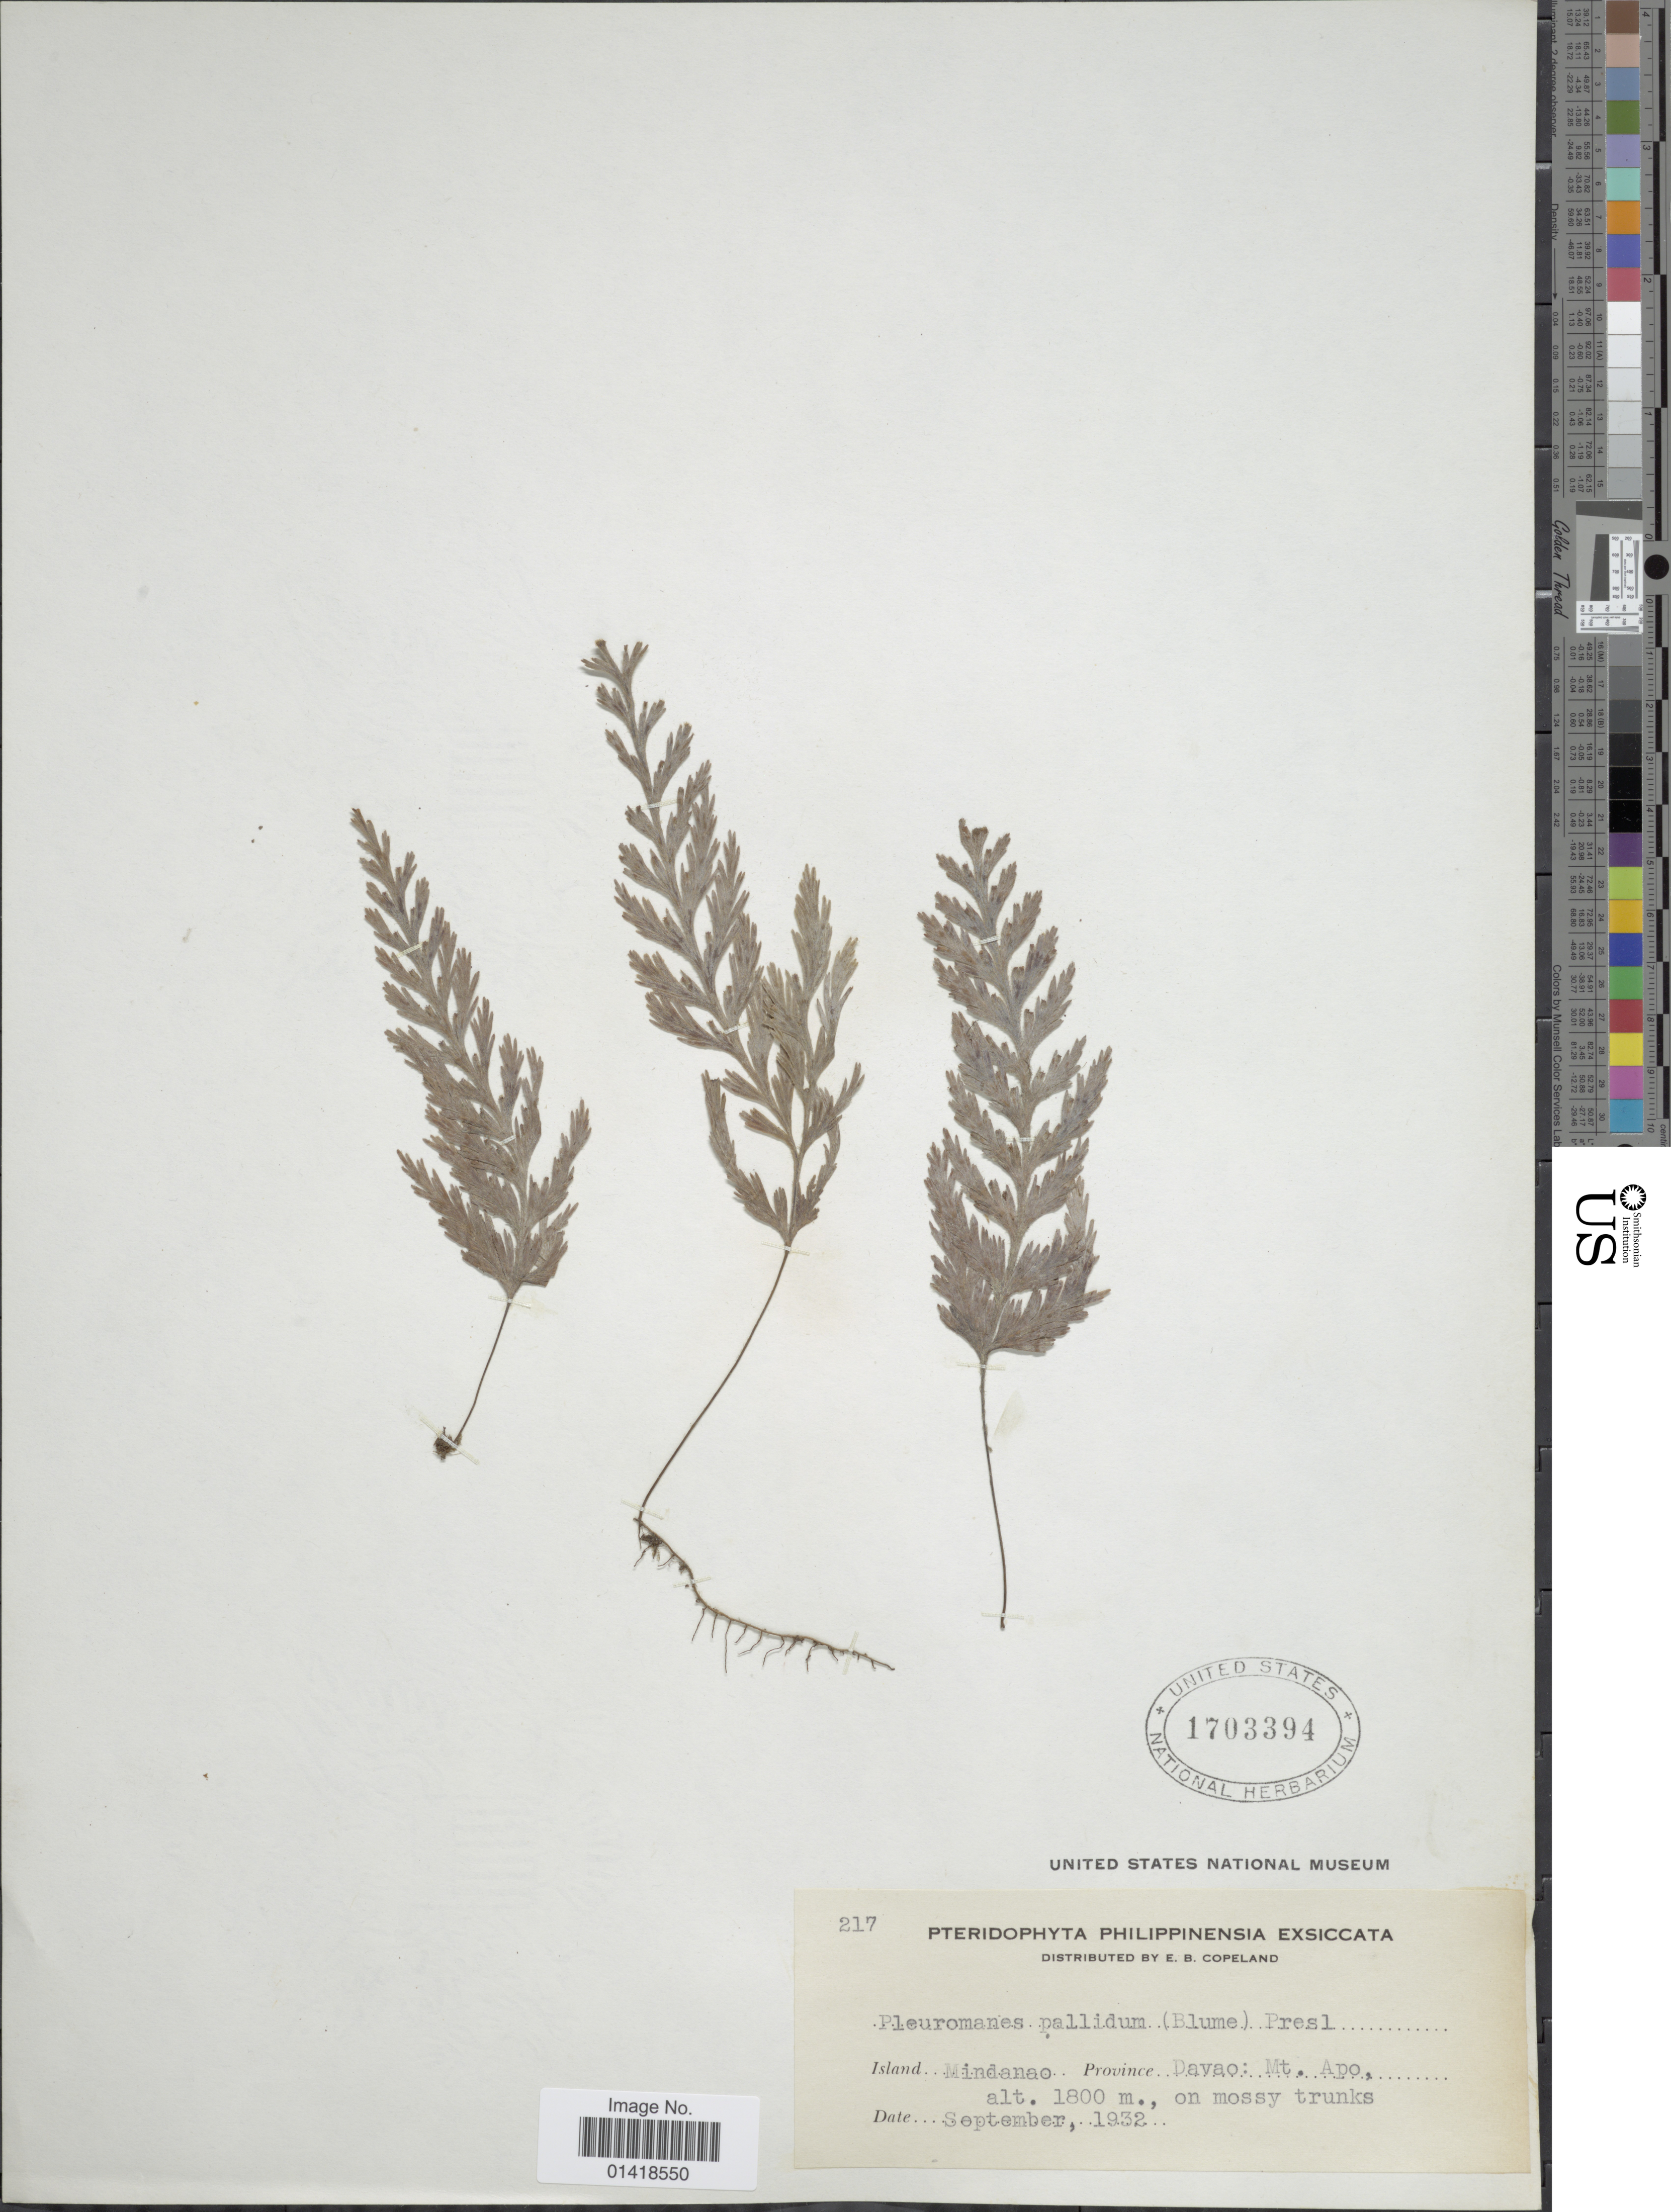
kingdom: Plantae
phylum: Tracheophyta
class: Polypodiopsida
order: Hymenophyllales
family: Hymenophyllaceae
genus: Hymenophyllum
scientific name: Hymenophyllum pallidum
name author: (Blume) Ebihara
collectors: E. B. Copeland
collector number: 217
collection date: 1932-09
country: Philippines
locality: Island Mindanao. Province Davao: Mt. Apo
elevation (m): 1800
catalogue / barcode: US 1703394